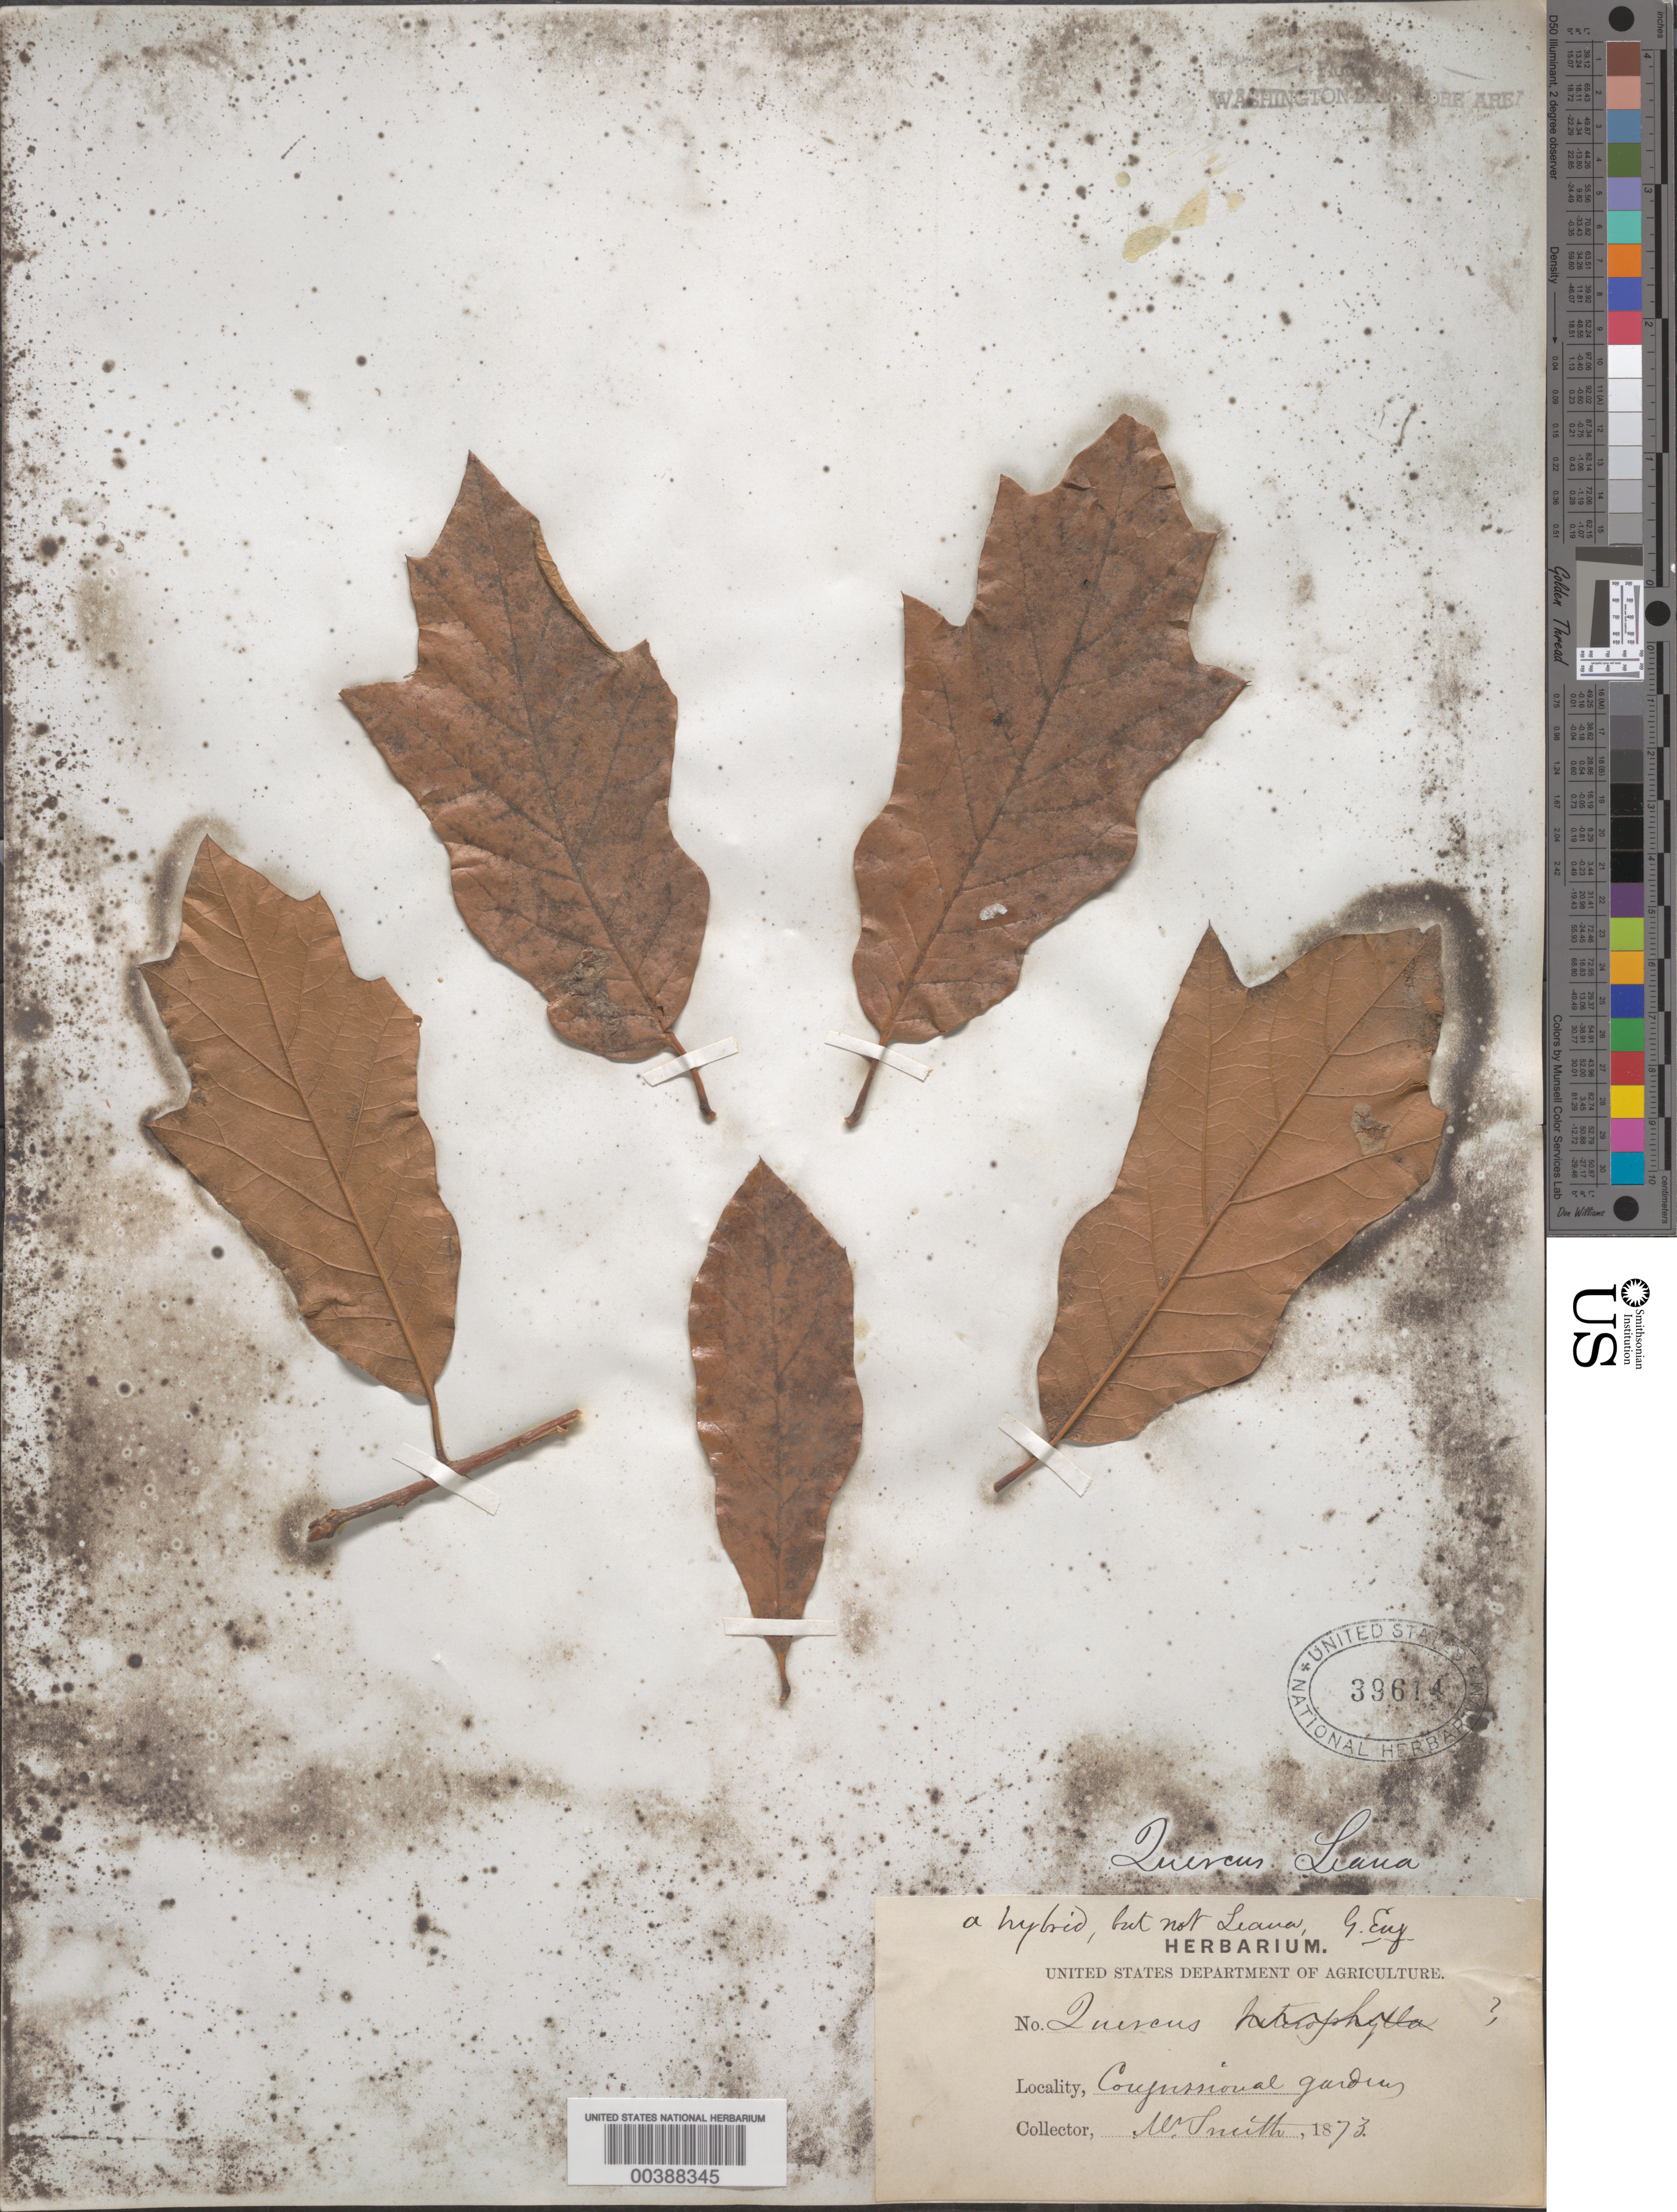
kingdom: Plantae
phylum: Tracheophyta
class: Magnoliopsida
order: Fagales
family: Fagaceae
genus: Quercus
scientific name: Quercus x leana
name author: Nutt.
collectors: -- Smith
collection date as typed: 1873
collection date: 1873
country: United States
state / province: District of Columbia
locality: Congressional Gardens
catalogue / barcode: US 39614